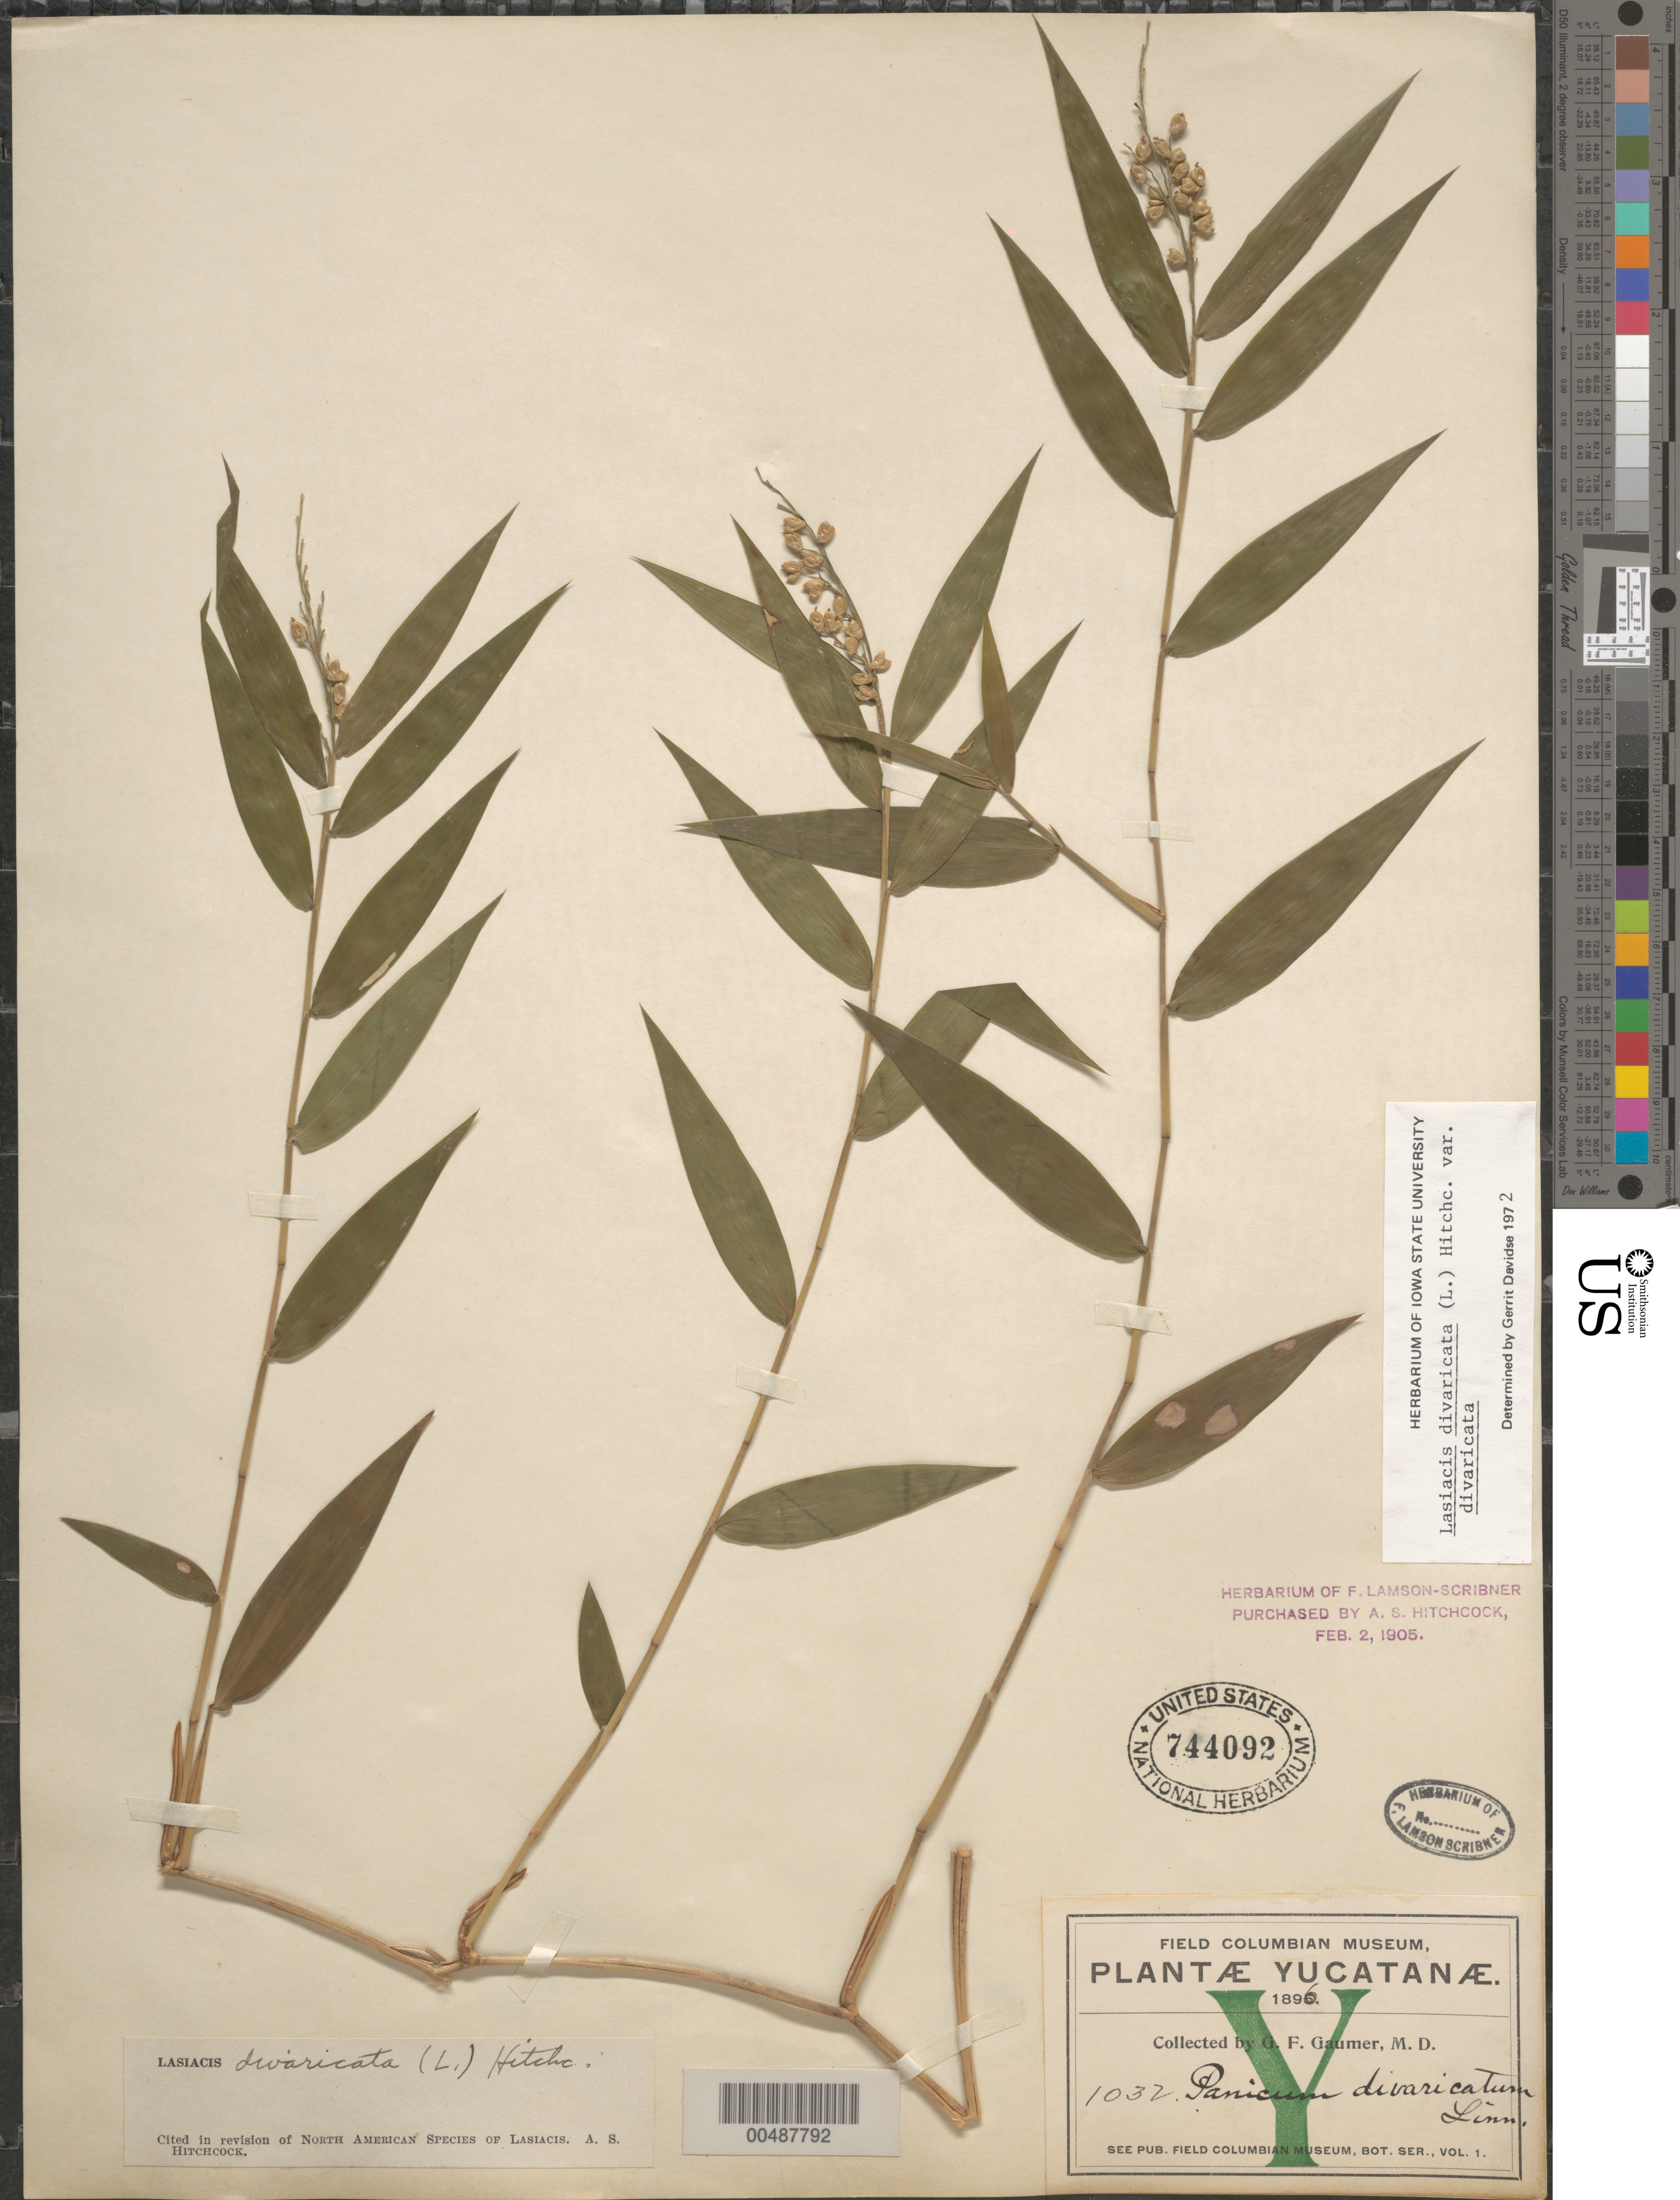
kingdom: Plantae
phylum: Tracheophyta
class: Liliopsida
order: Poales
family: Poaceae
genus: Lasiacis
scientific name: Lasiacis divaricata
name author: (L.) Hitchc.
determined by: Davidse, Gerrit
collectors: G. F. Gaumer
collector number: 1032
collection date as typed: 1896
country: Mexico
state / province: Yucatan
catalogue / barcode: US 744092